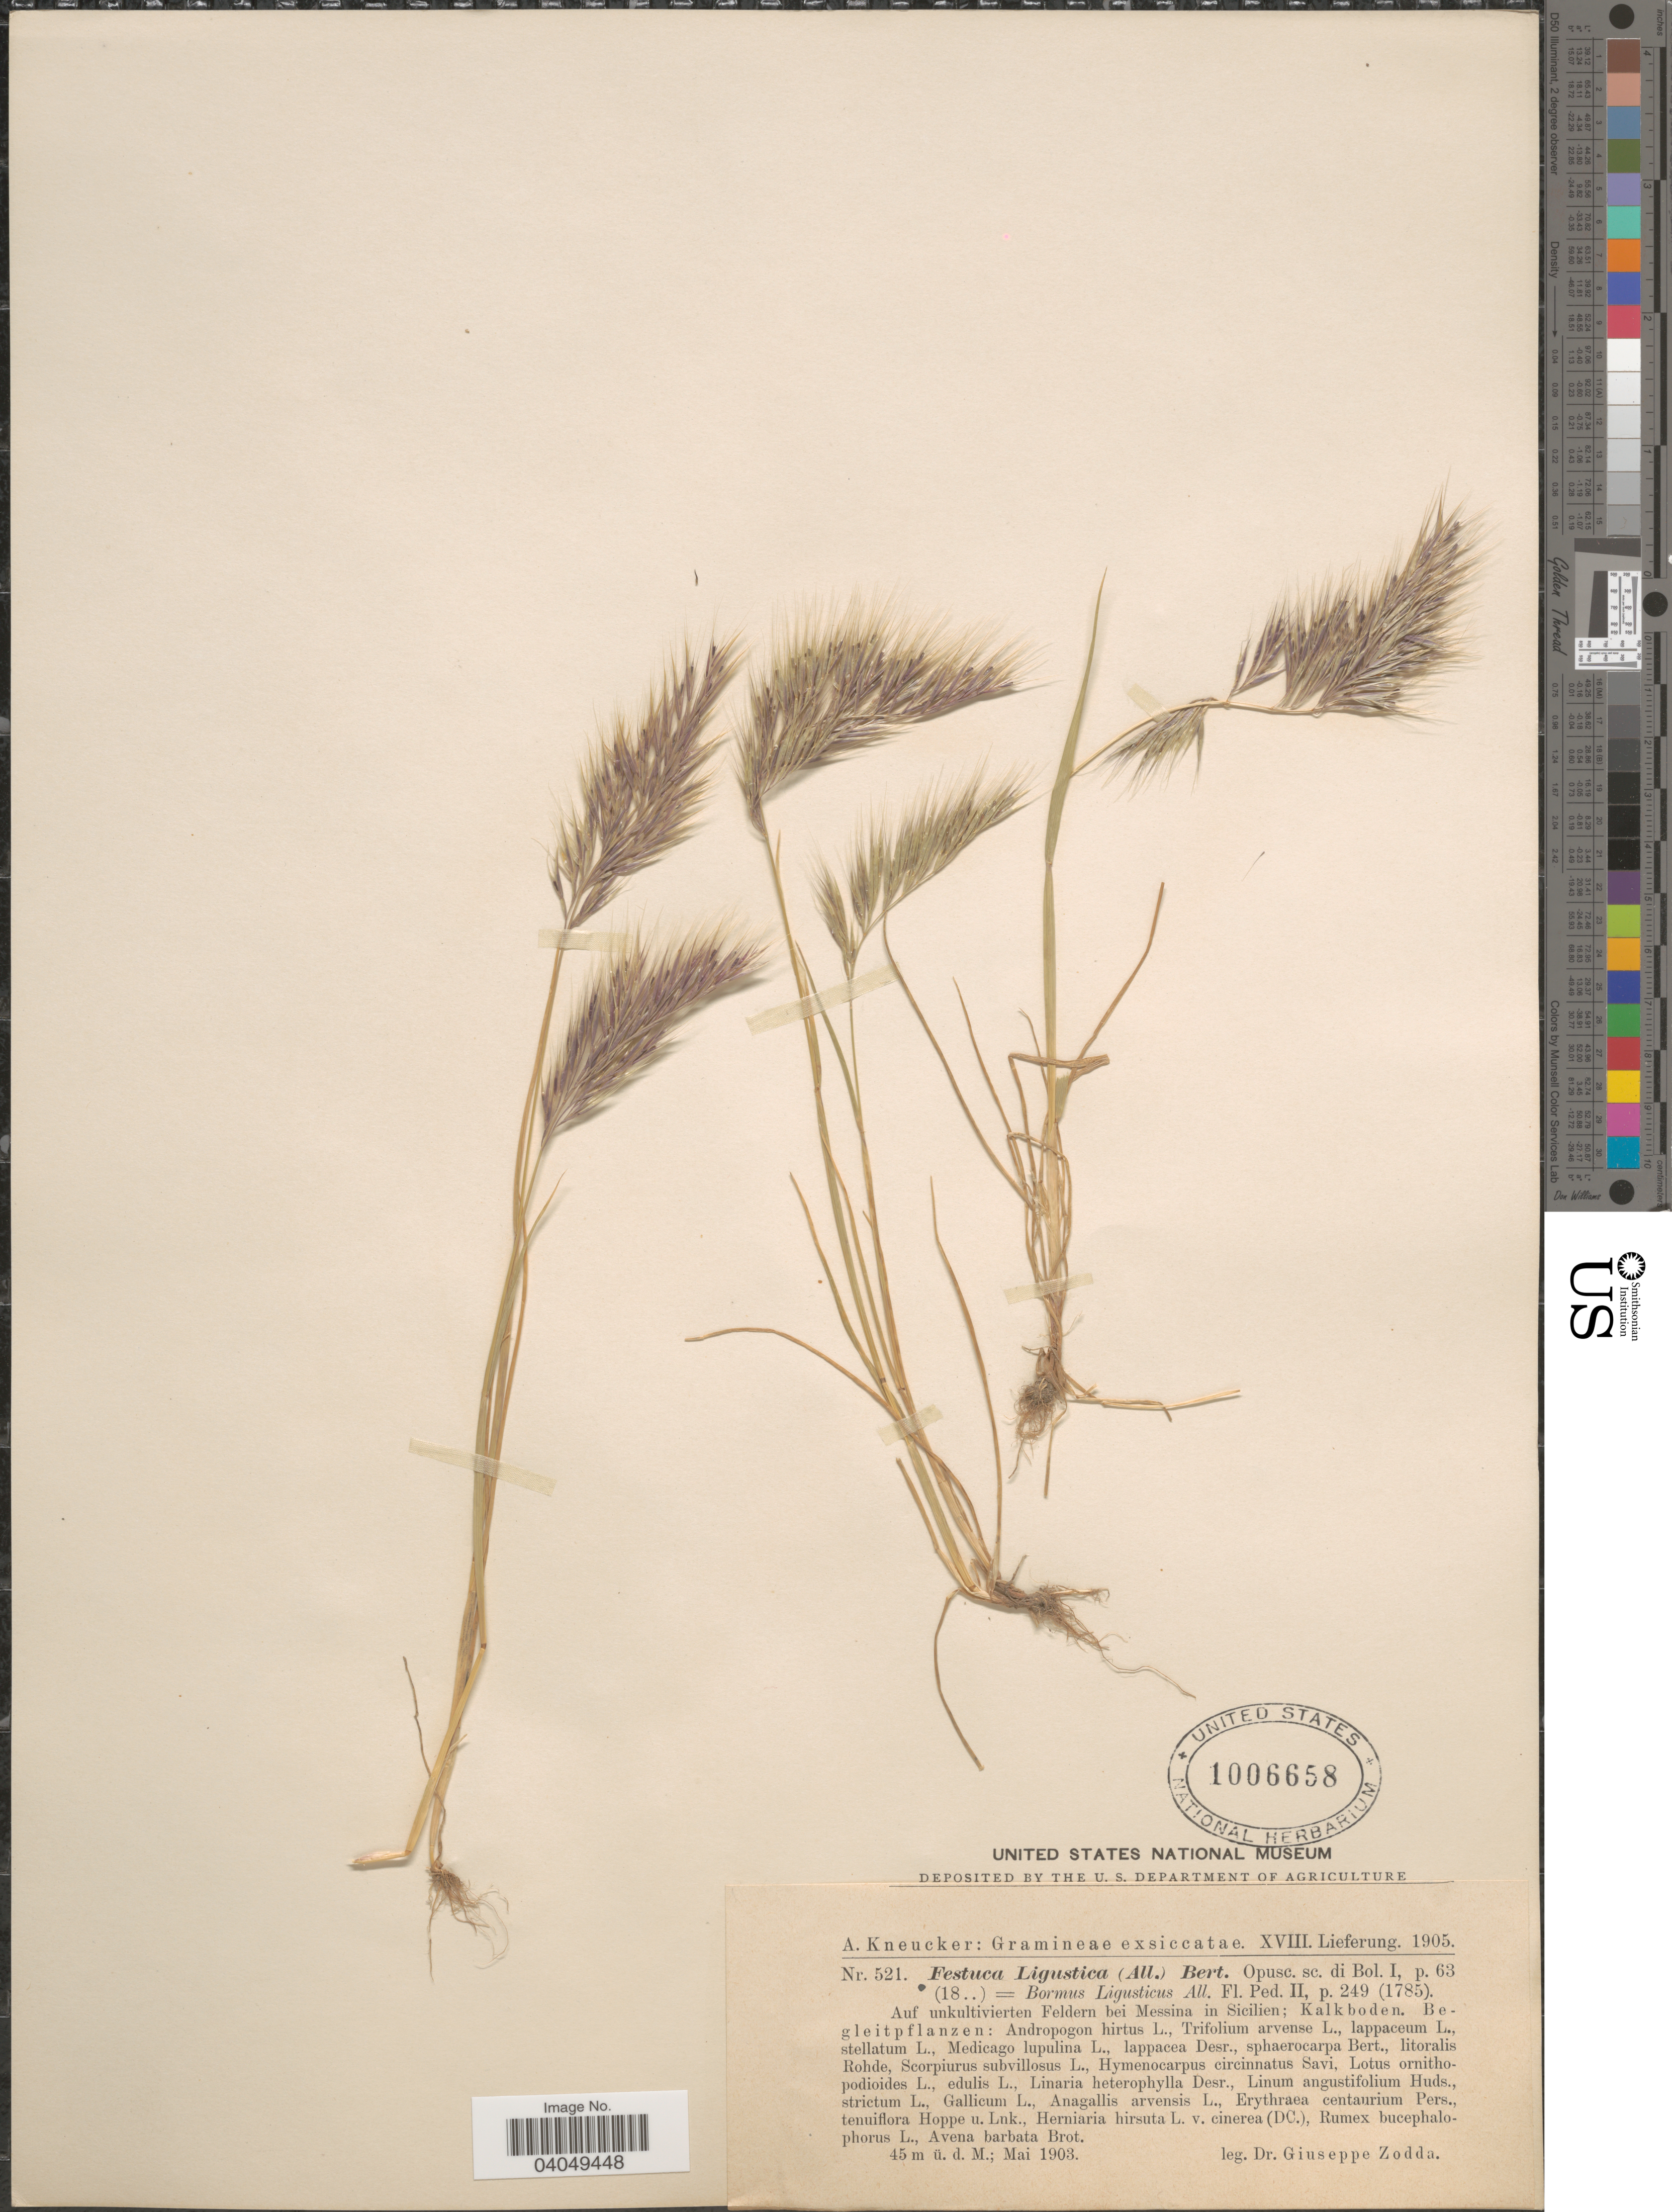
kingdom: Plantae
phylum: Tracheophyta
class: Liliopsida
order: Poales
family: Poaceae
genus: Festuca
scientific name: Festuca ligustica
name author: (All.) Bertol.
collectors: G. Zodda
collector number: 521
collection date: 1903-05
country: Italy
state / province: Siciliana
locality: Auf unkultivierten Feldern bei Messina in Sicilien.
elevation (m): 45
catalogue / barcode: US 1006658